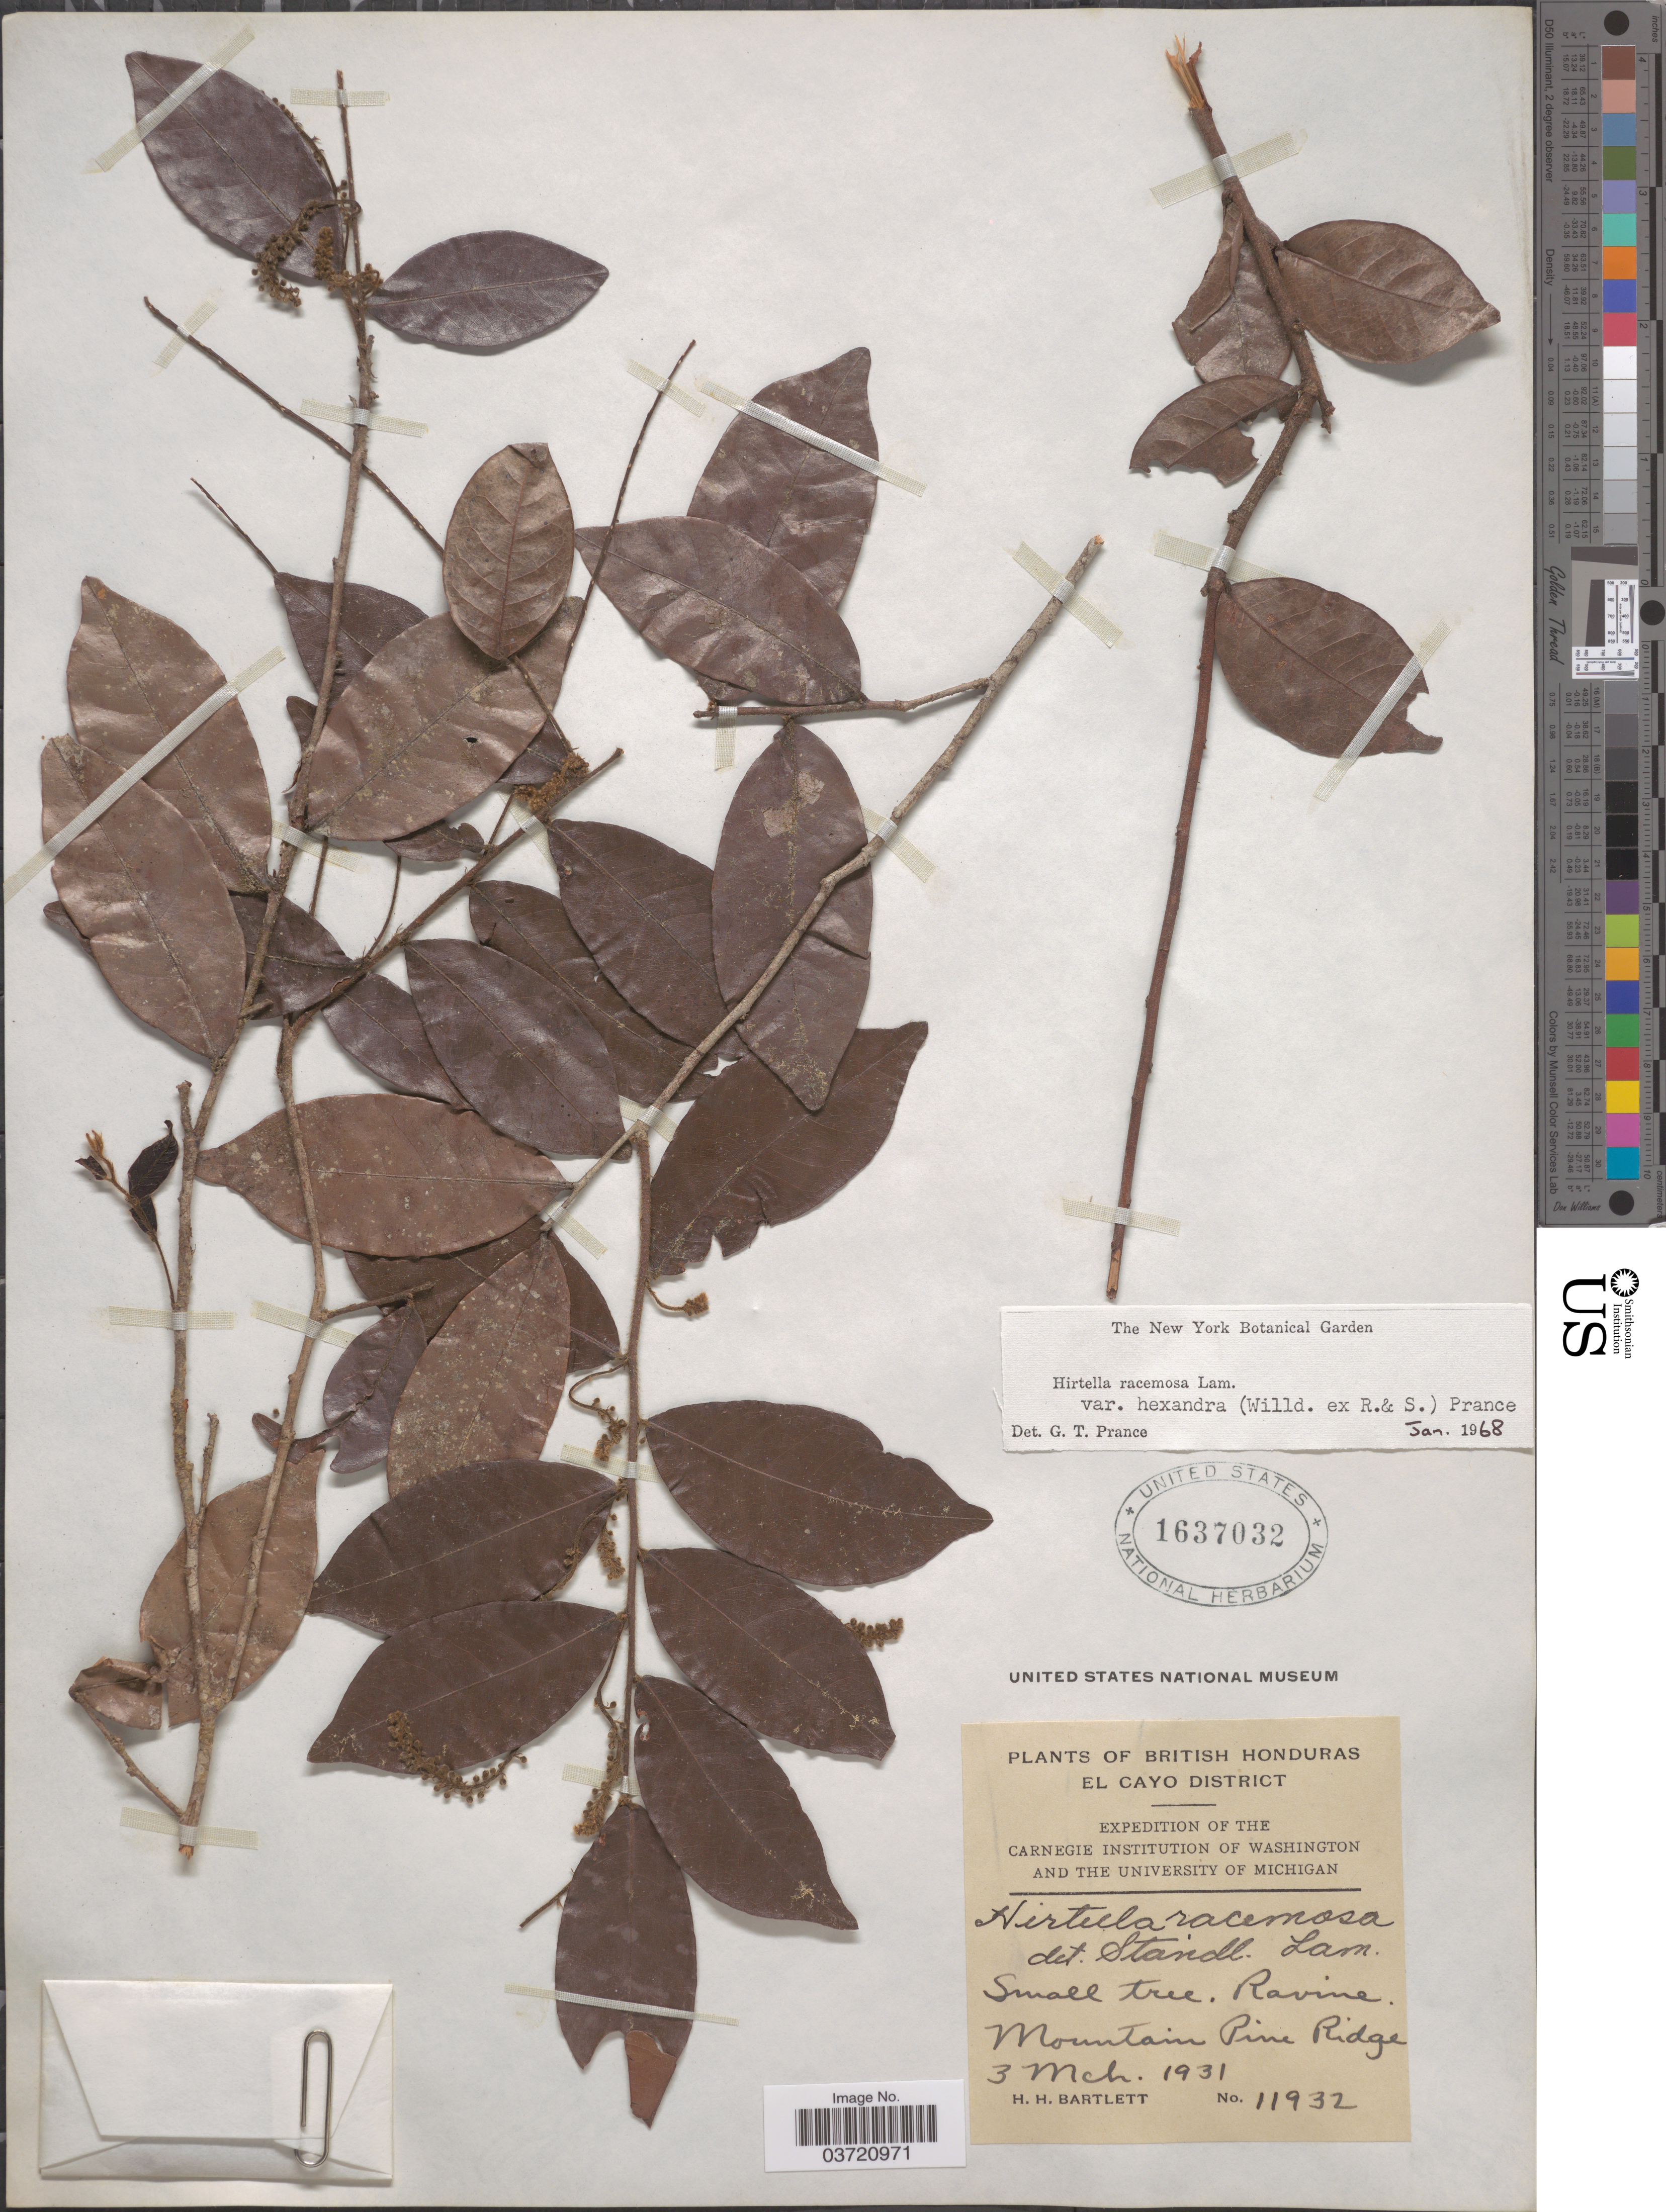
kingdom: Plantae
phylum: Tracheophyta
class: Magnoliopsida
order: Malpighiales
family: Chrysobalanaceae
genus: Hirtella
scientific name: Hirtella racemosa var. hexandra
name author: (Willd. ex Roem. & Schult.) Prance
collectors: H. H. Bartlett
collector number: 11932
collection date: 1931-03-03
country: Belize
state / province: Cayo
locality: British Honduras. El Cayo District. Mountain Pine Ridge.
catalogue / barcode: US 1637032